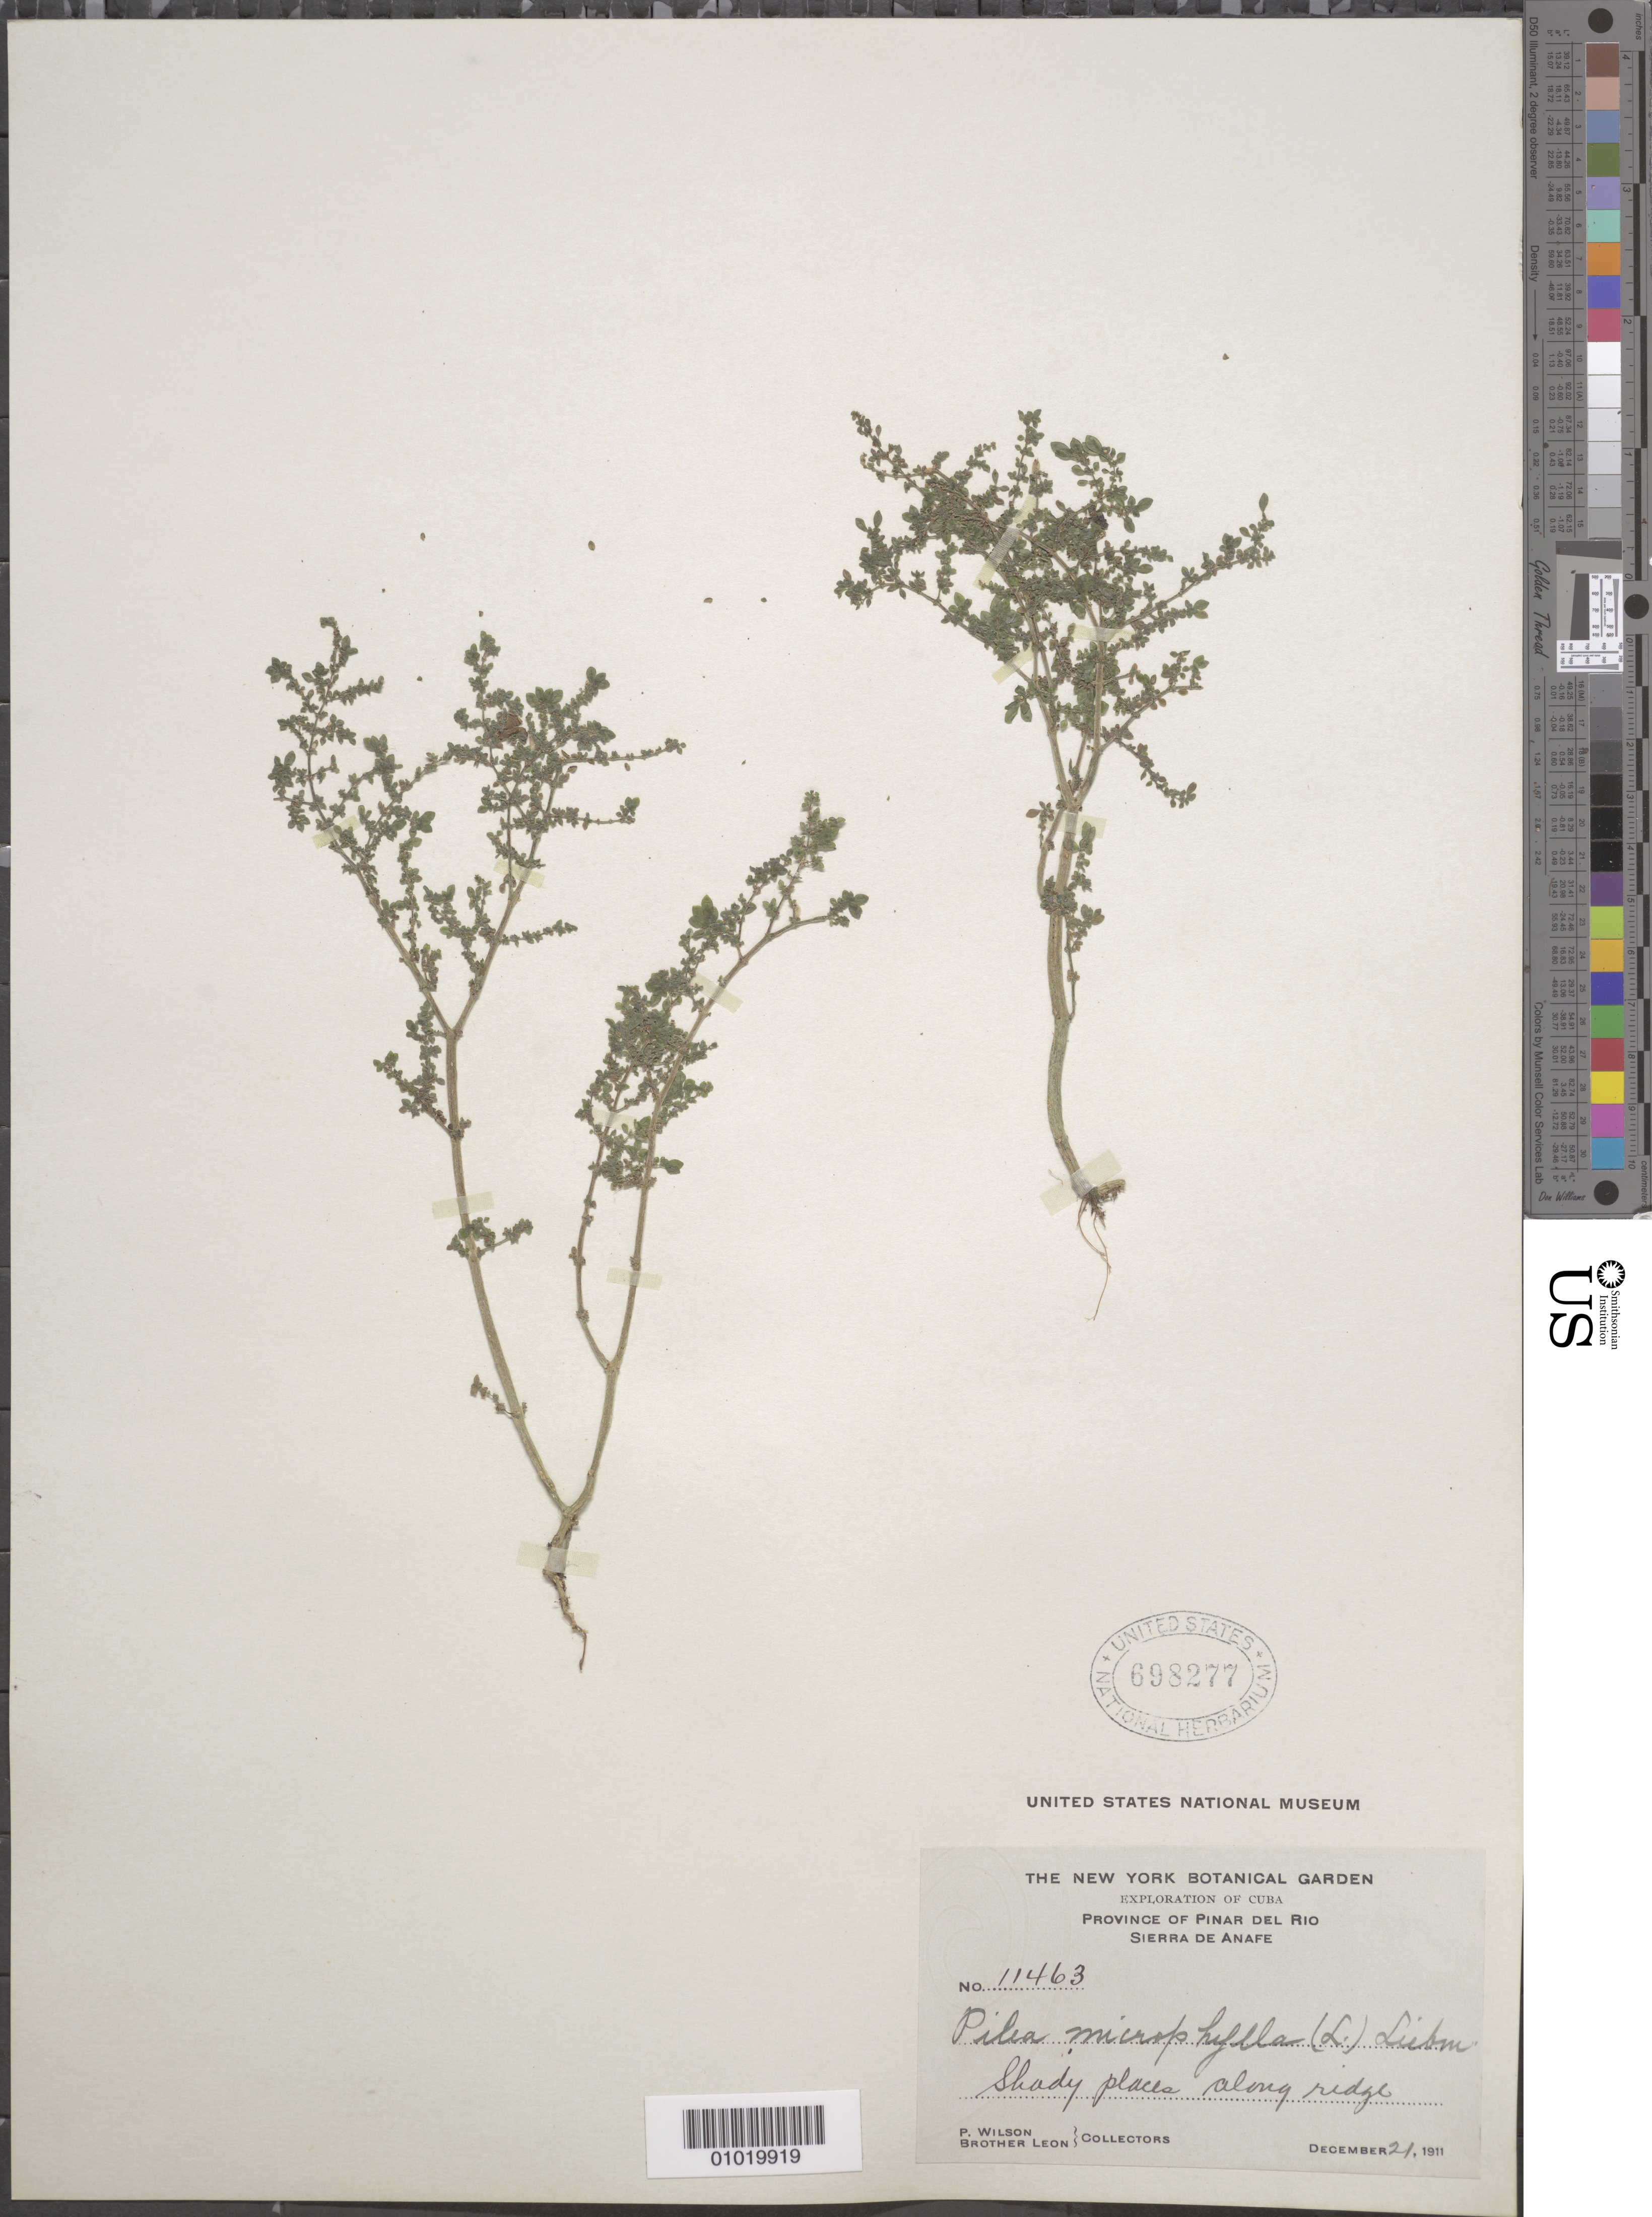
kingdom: Plantae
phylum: Tracheophyta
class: Magnoliopsida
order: Rosales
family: Urticaceae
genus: Pilea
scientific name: Pilea microphylla var. microphylla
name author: (L.) Liebm.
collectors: P. Wilson & Bro. León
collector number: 11463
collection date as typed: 21 Dec 1911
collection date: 1911-12-21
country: Cuba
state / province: Pinar del Rio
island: Cuba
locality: Sierra de Anafe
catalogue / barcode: US 698277